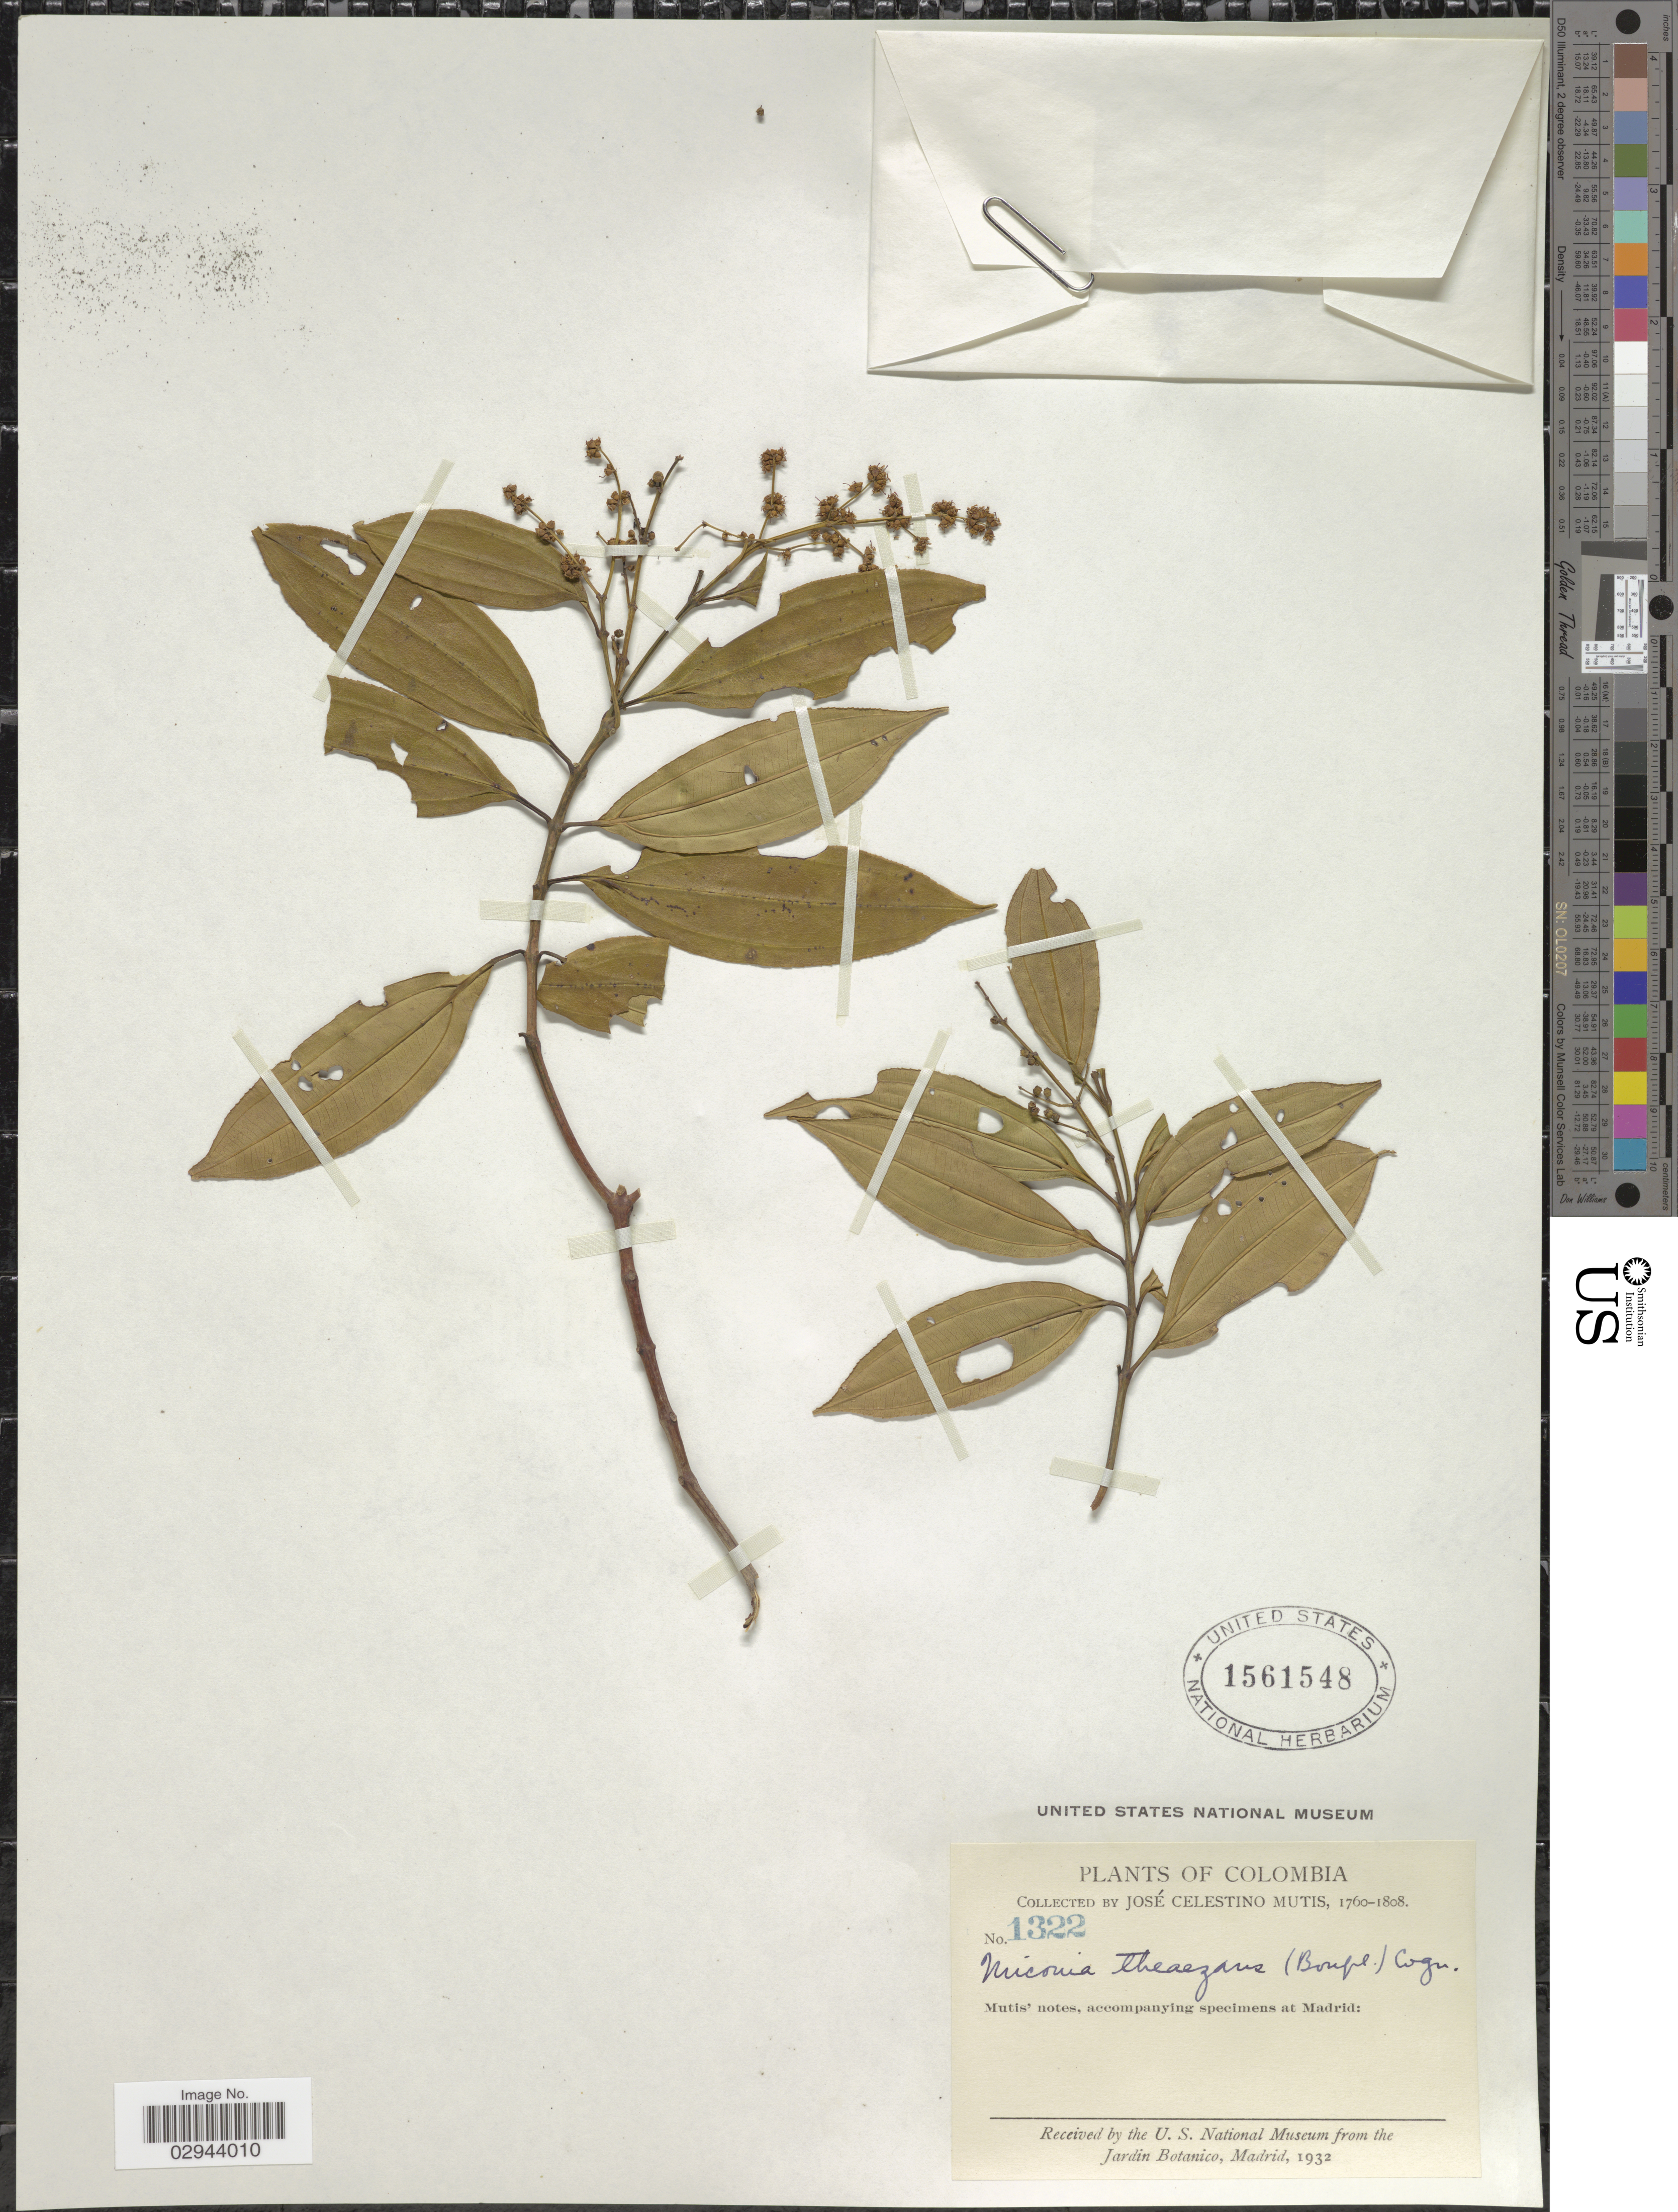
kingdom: Plantae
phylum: Tracheophyta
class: Magnoliopsida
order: Myrtales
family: Melastomataceae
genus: Miconia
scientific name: Miconia theizans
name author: (Bonpl.) Cogn.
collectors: J. C. B. Mutis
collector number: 1322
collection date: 1760/1808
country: Colombia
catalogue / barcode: US 1561548